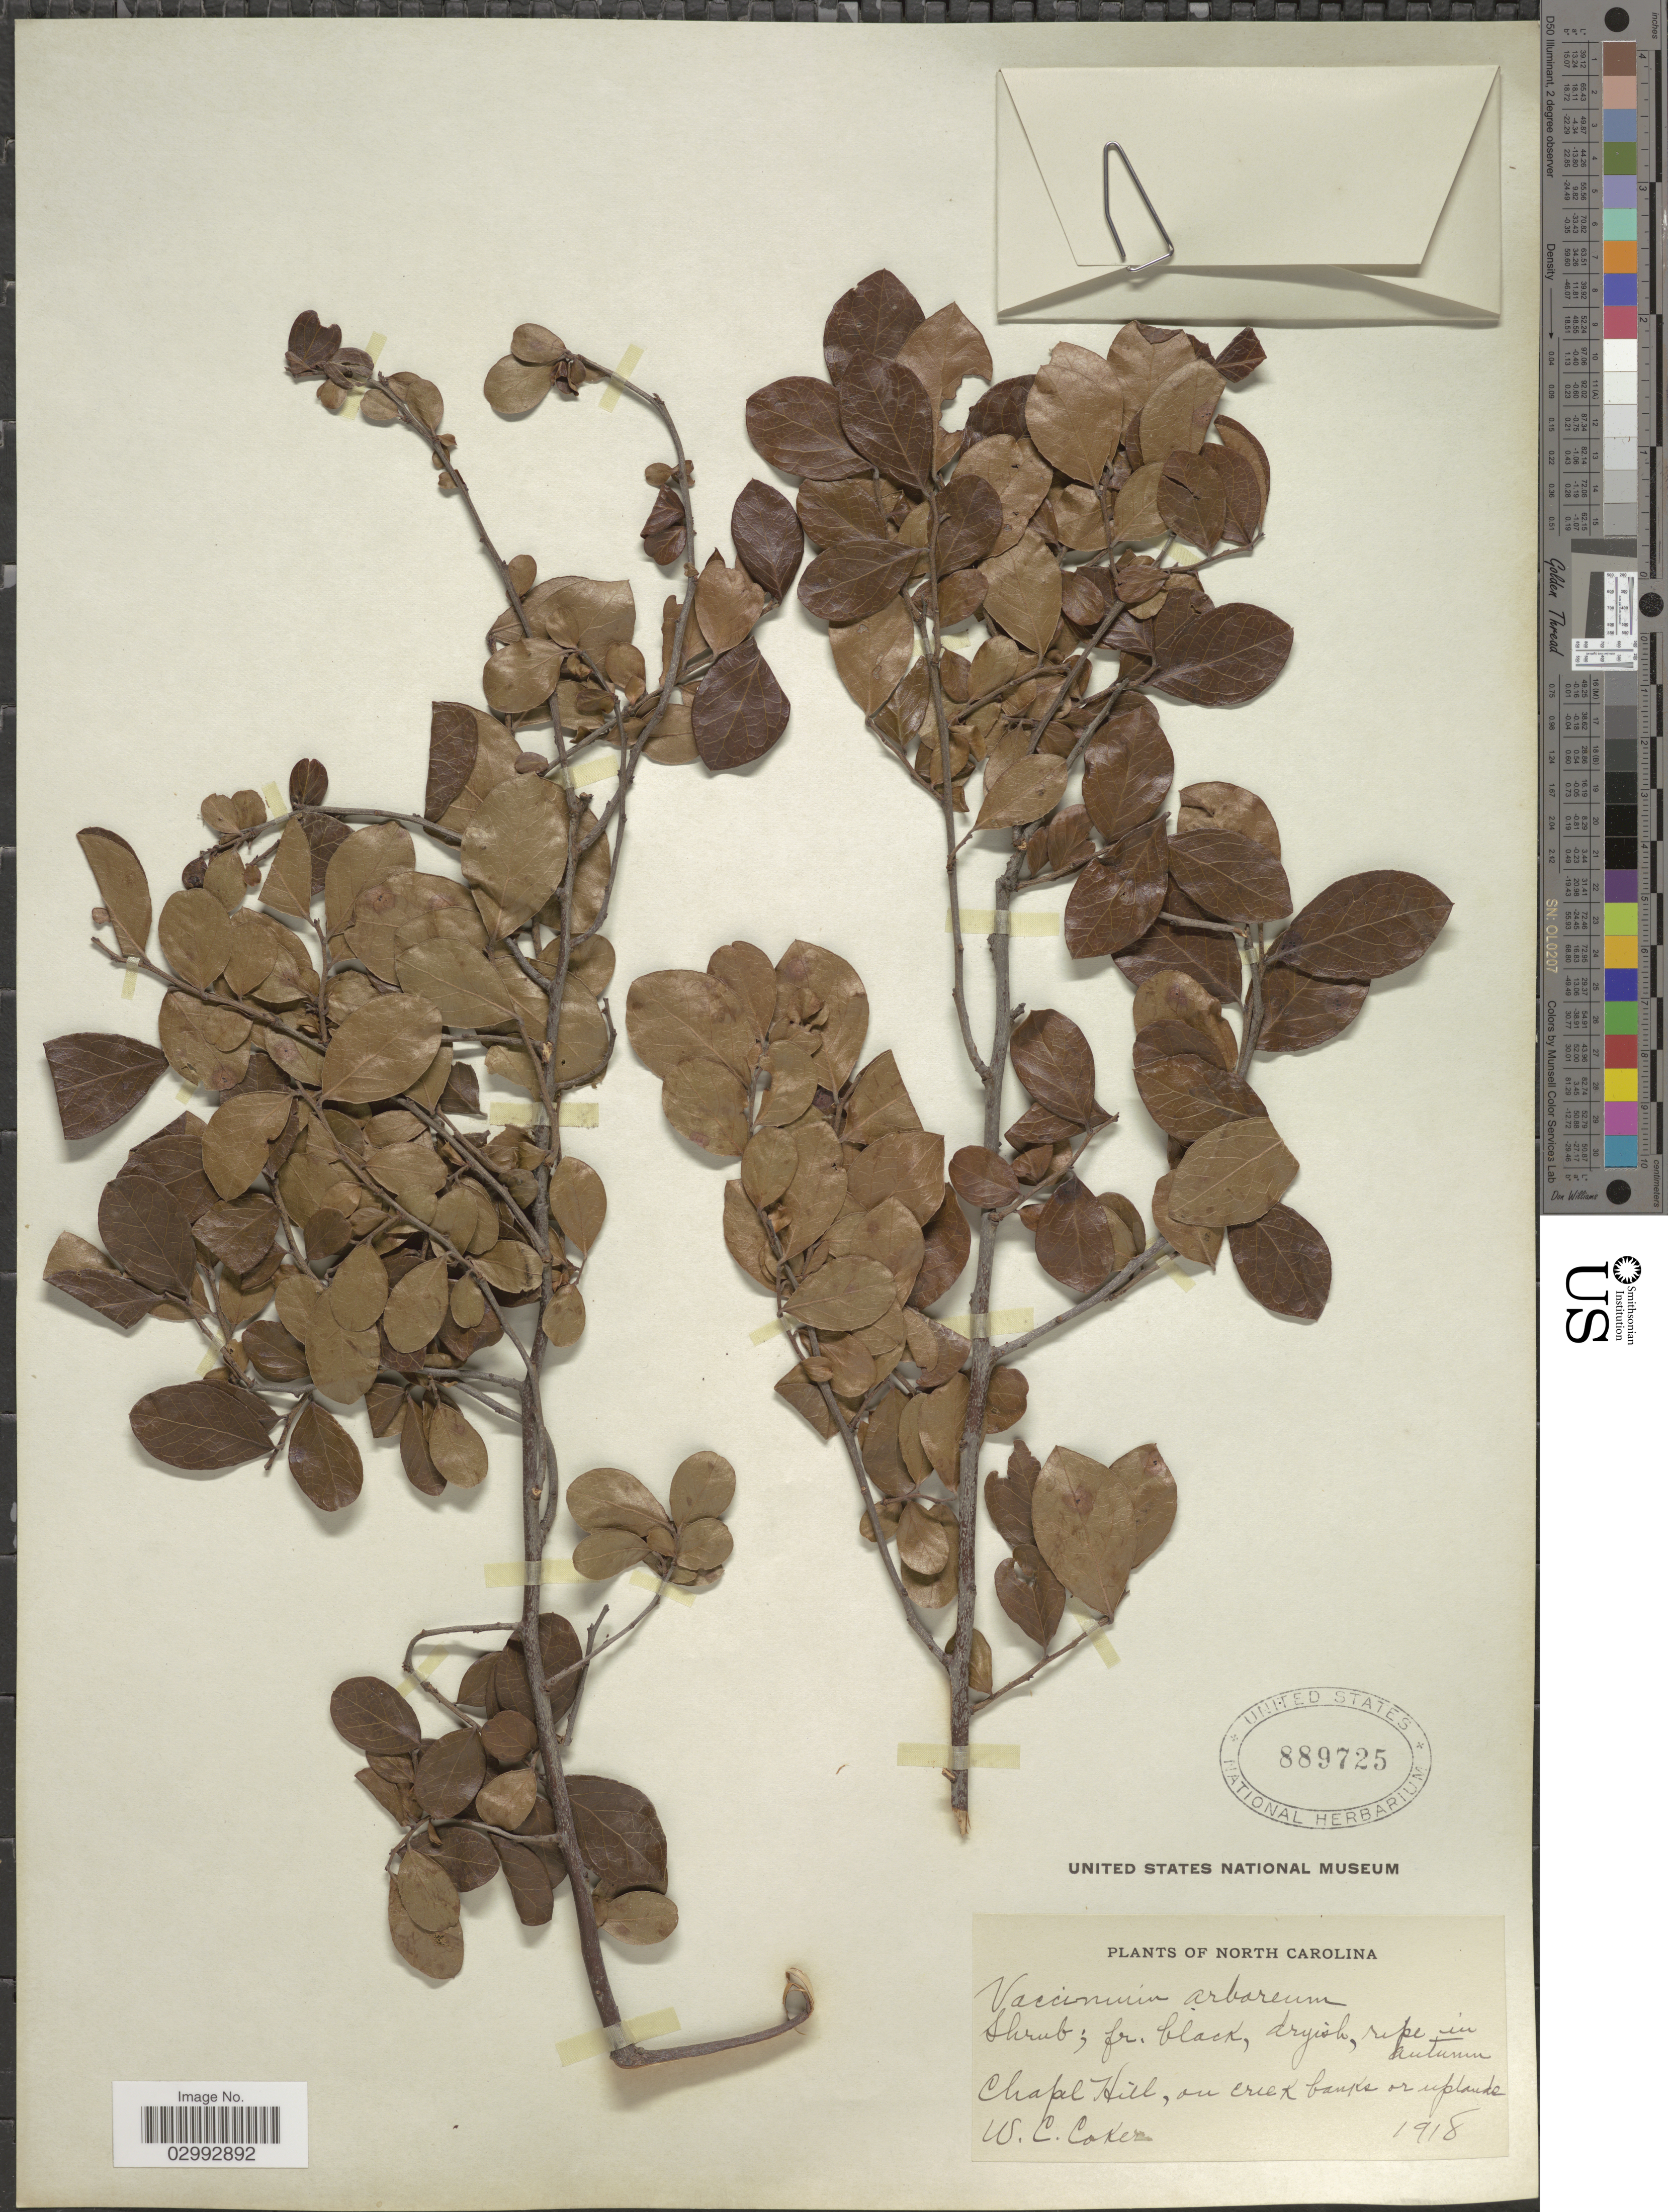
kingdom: Plantae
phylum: Tracheophyta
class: Magnoliopsida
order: Ericales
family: Ericaceae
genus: Batodendron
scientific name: Batodendron arboreum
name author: Nutt.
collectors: W. Coker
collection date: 1918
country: United States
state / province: North Carolina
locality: Chapel Hill, on creek banks or uplands.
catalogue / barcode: US 889725